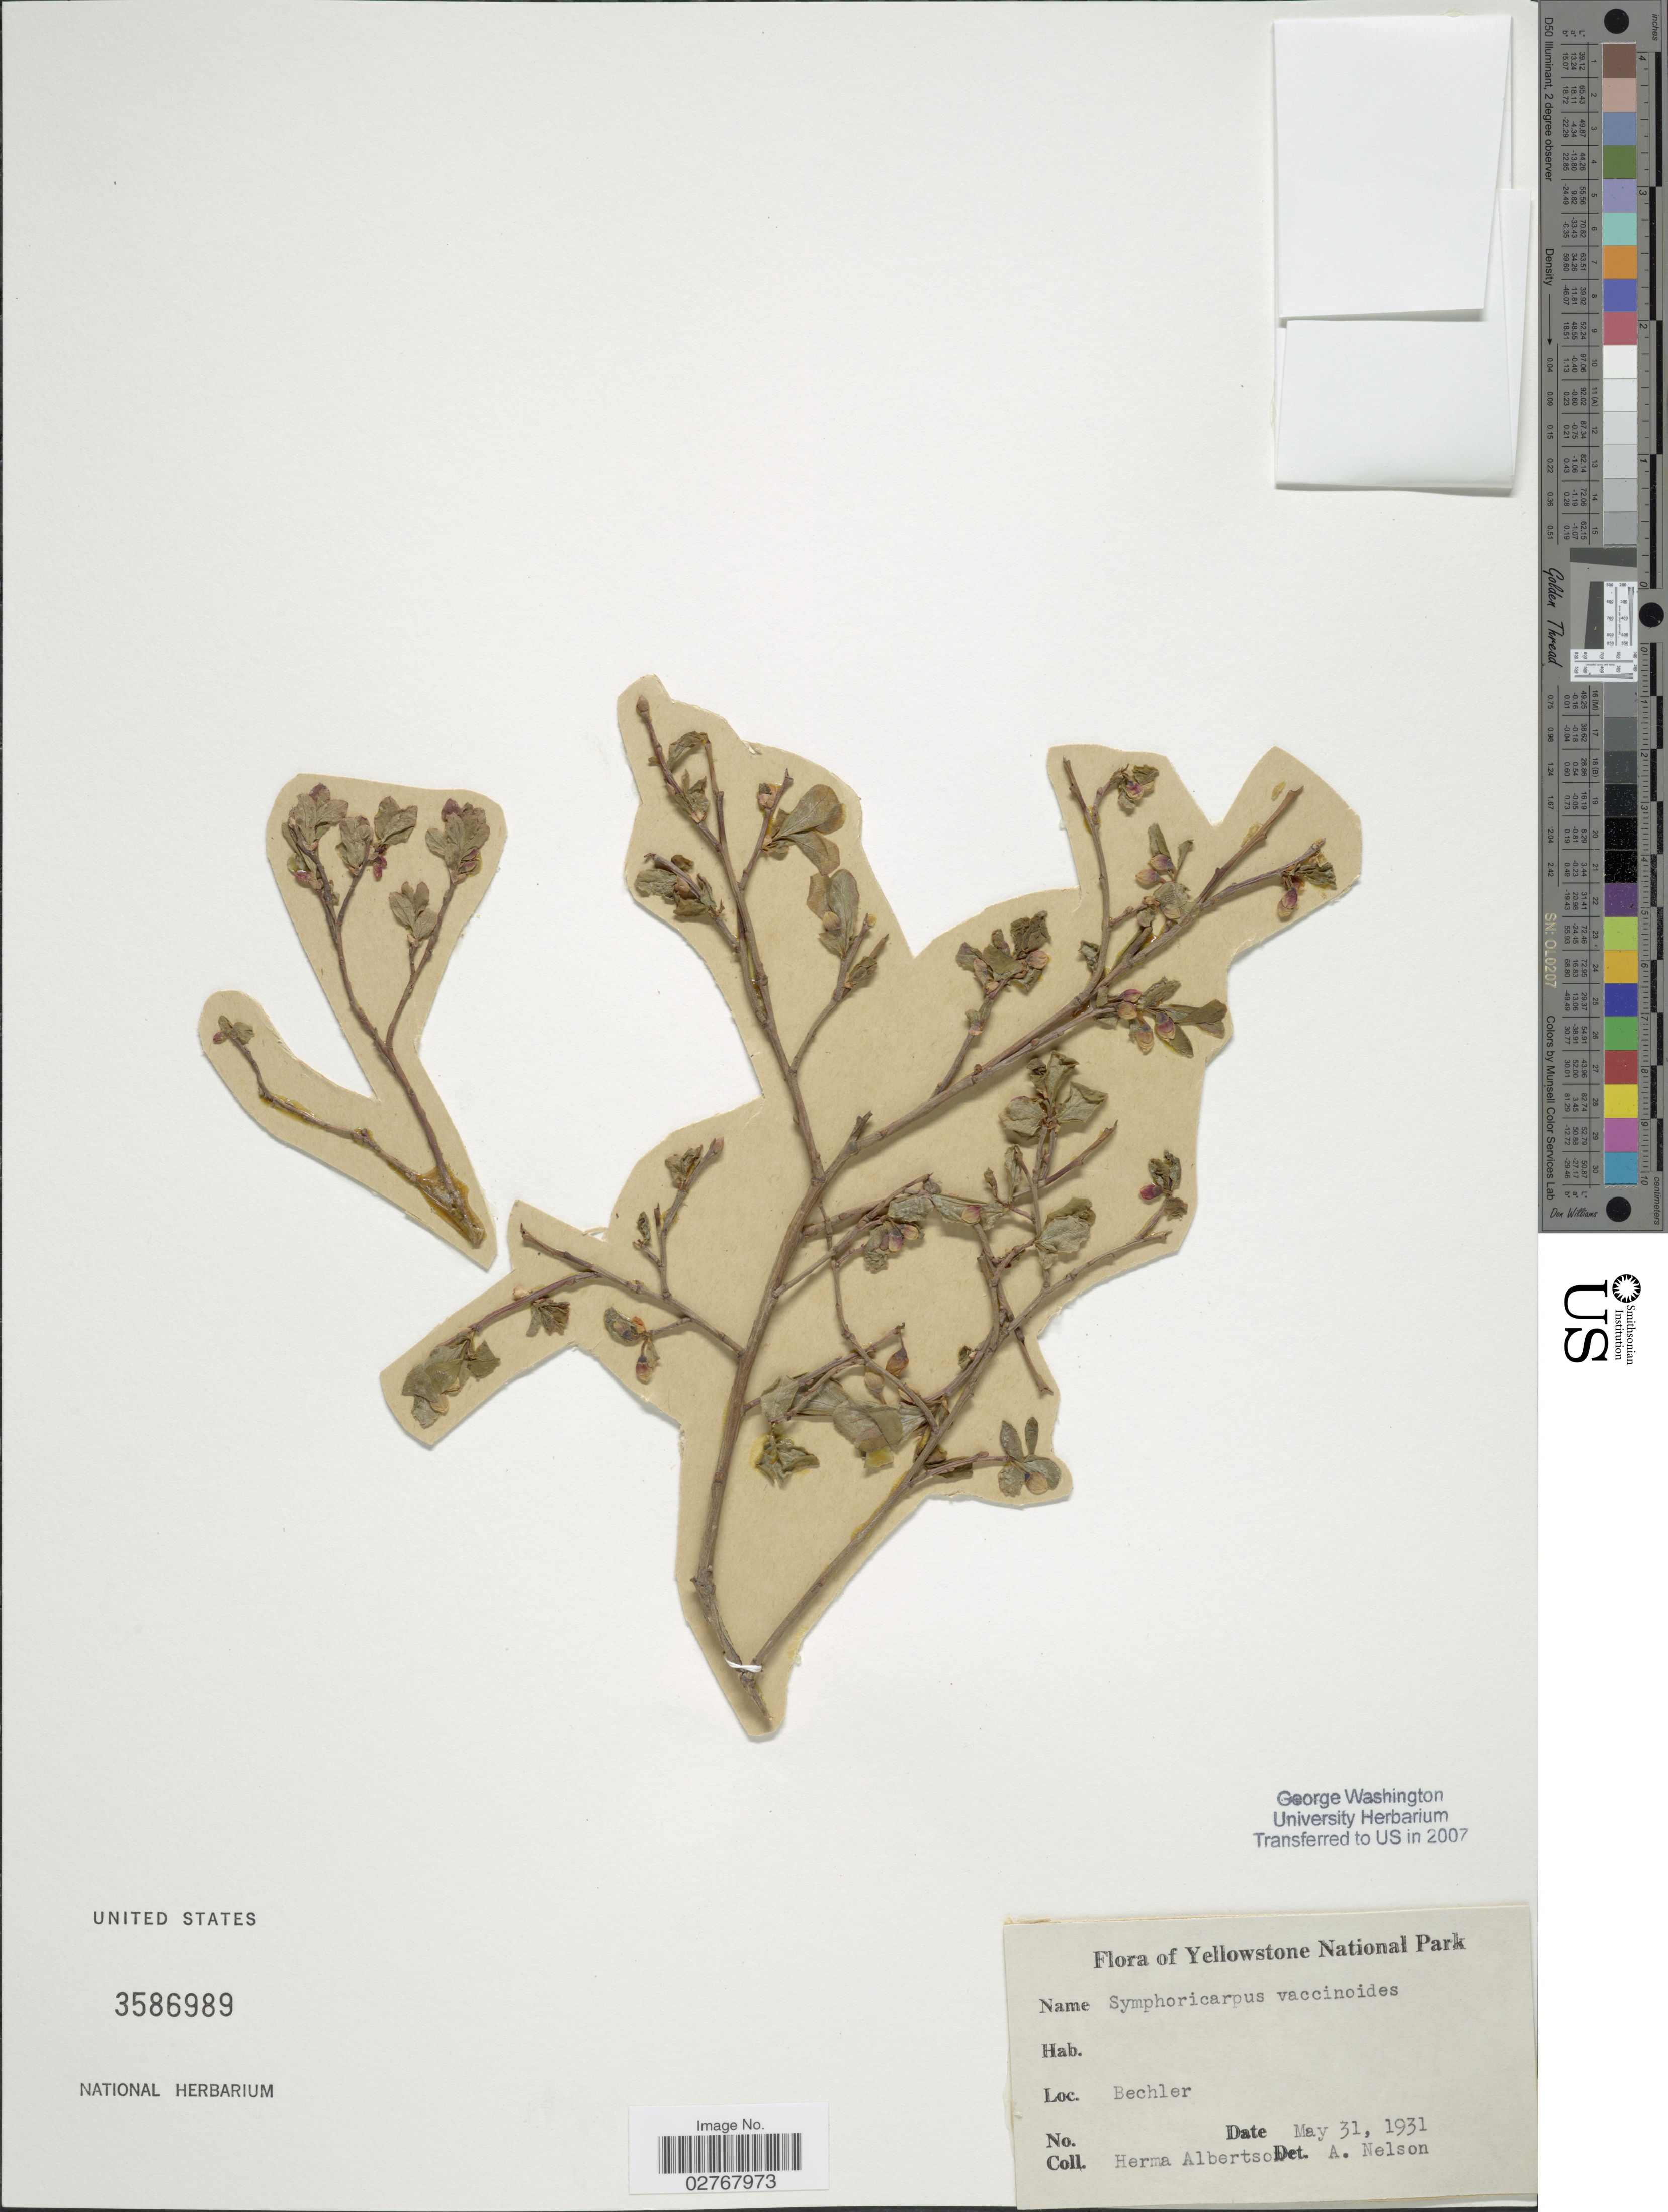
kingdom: Plantae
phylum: Tracheophyta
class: Magnoliopsida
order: Dipsacales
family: Caprifoliaceae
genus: Symphoricarpos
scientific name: Symphoricarpos vaccinioides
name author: Rydb.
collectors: H. Albertson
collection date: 1931-05-31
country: United States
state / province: Wyoming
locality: Yellowstone National Park, Bechler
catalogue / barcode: US 3586989